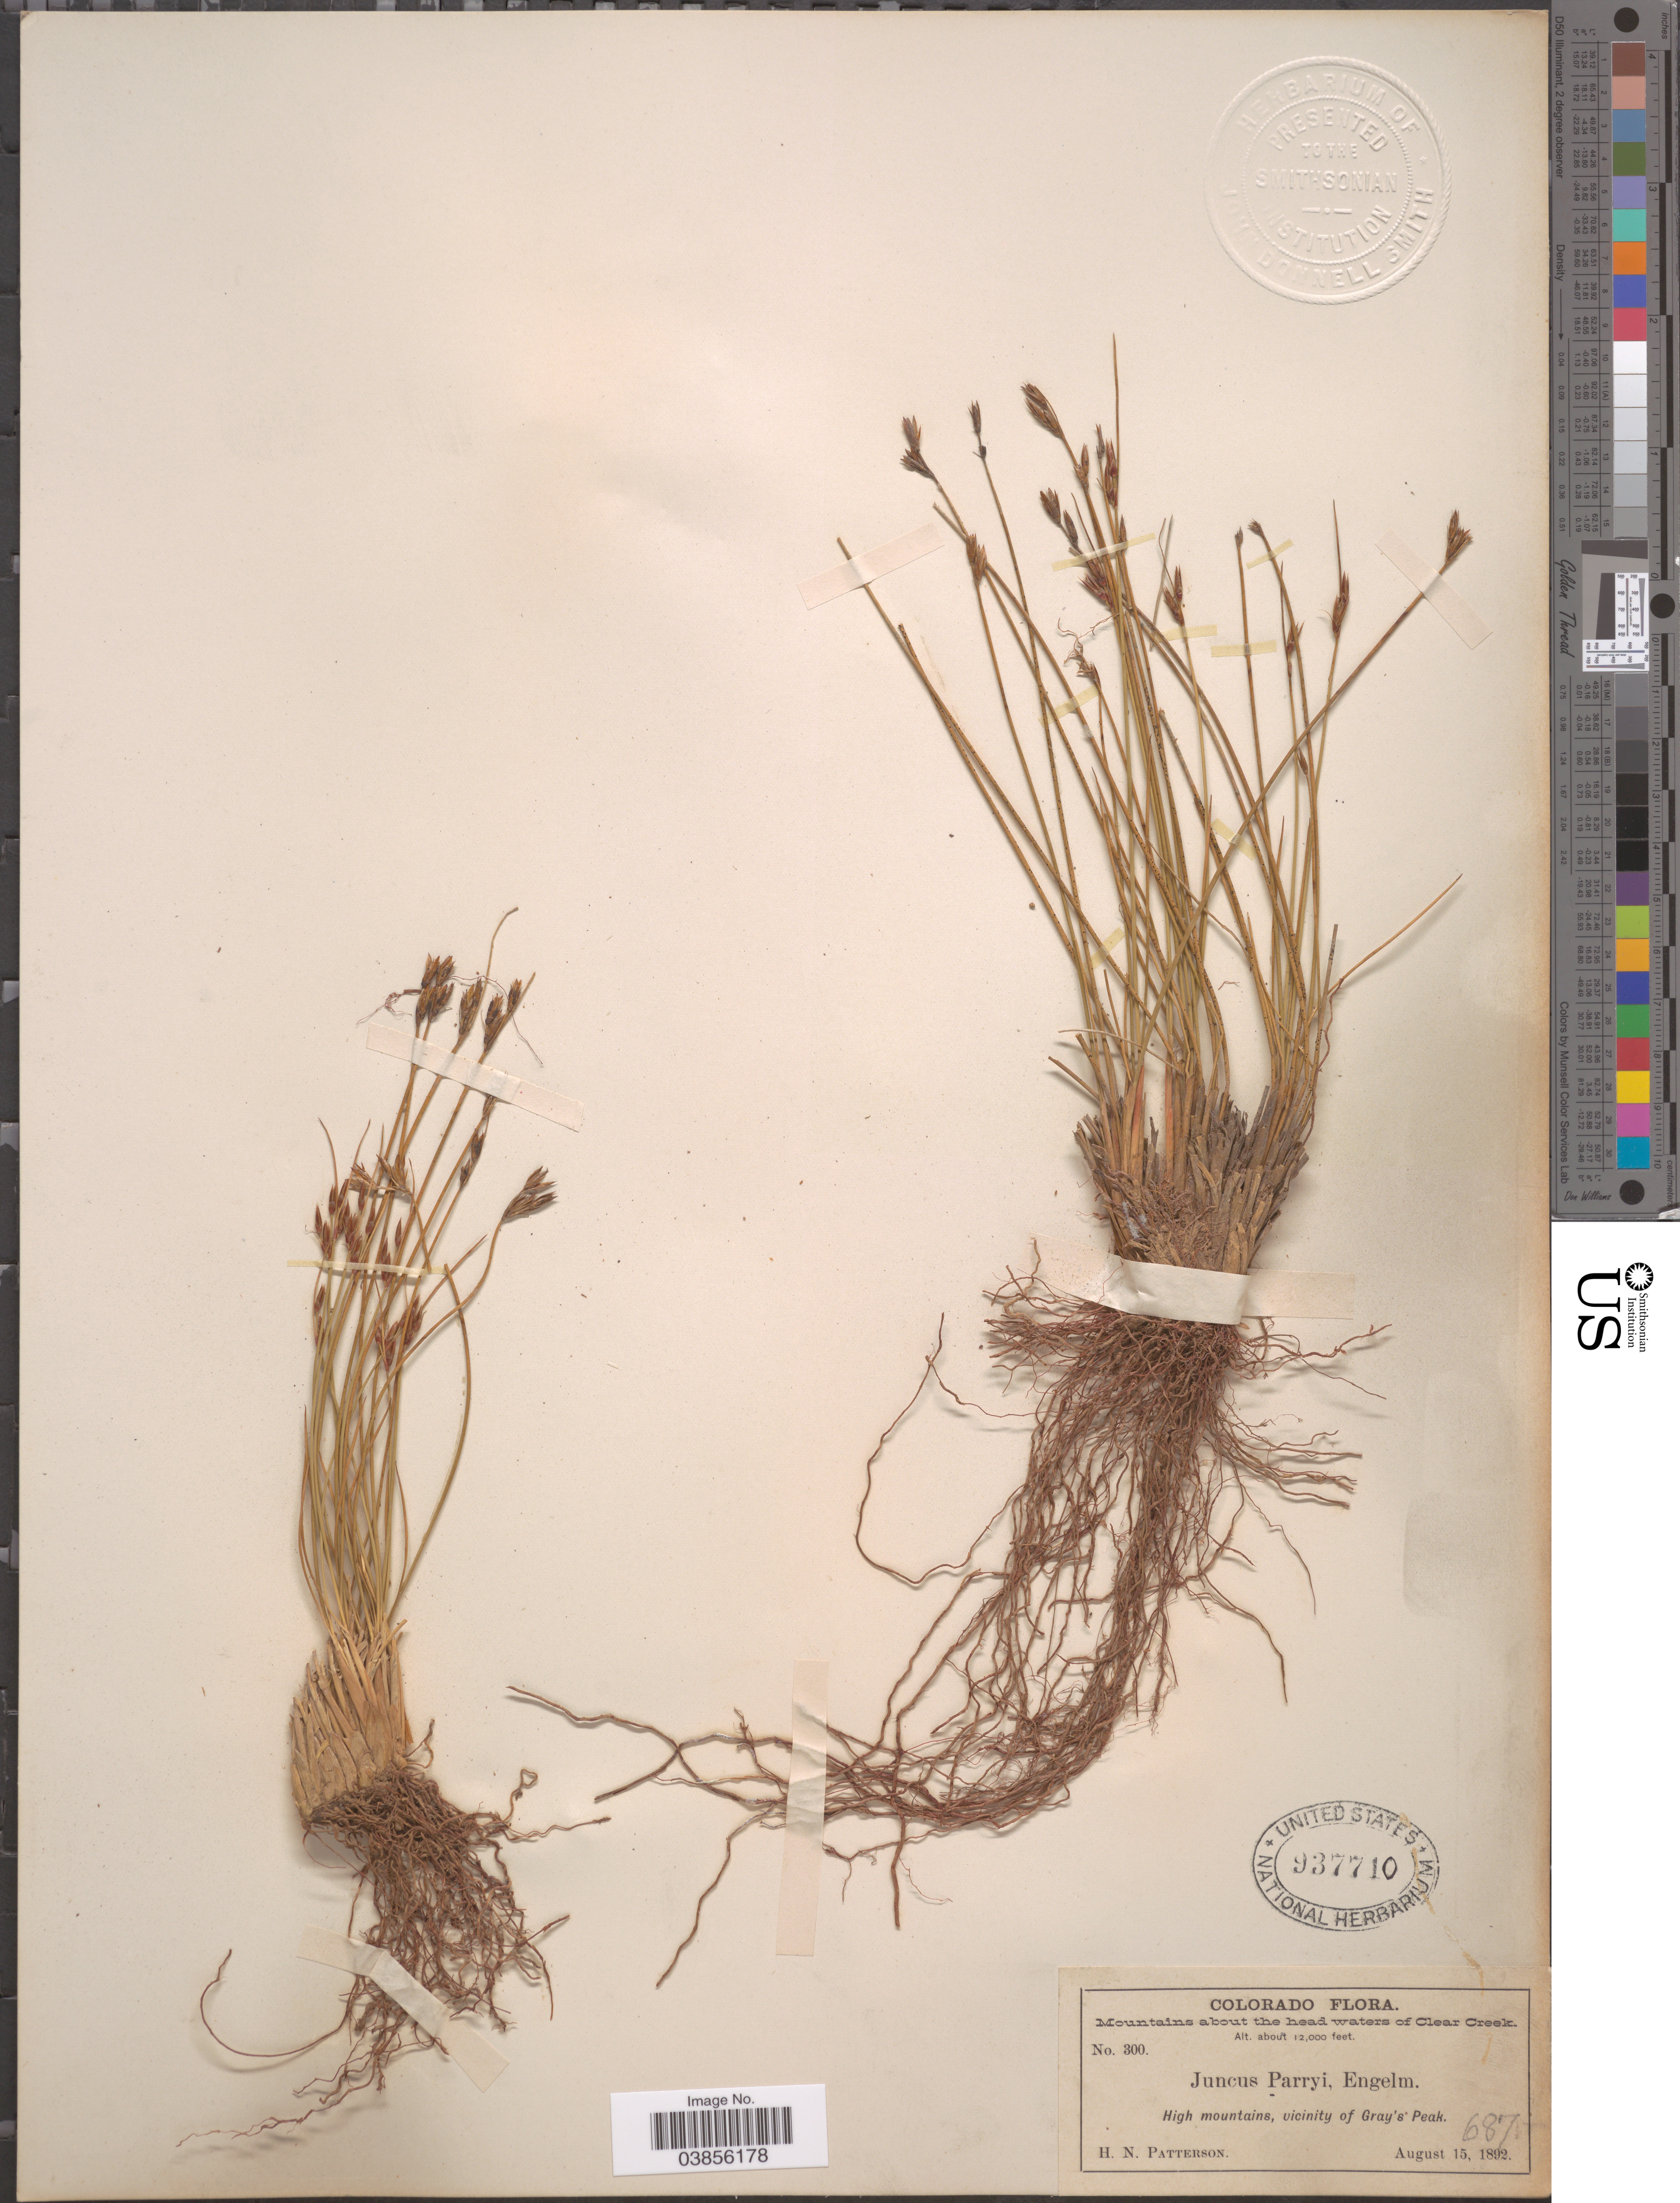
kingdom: Plantae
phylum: Tracheophyta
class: Liliopsida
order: Poales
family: Juncaceae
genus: Juncus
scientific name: Juncus parryi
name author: Engelm.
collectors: H. N. Patterson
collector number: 300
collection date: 1892-08-15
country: United States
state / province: Colorado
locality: Mountains about the head waters of Clear Creek. High mountains, vicinity of Gray's Peak.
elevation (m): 3658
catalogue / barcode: US 937710